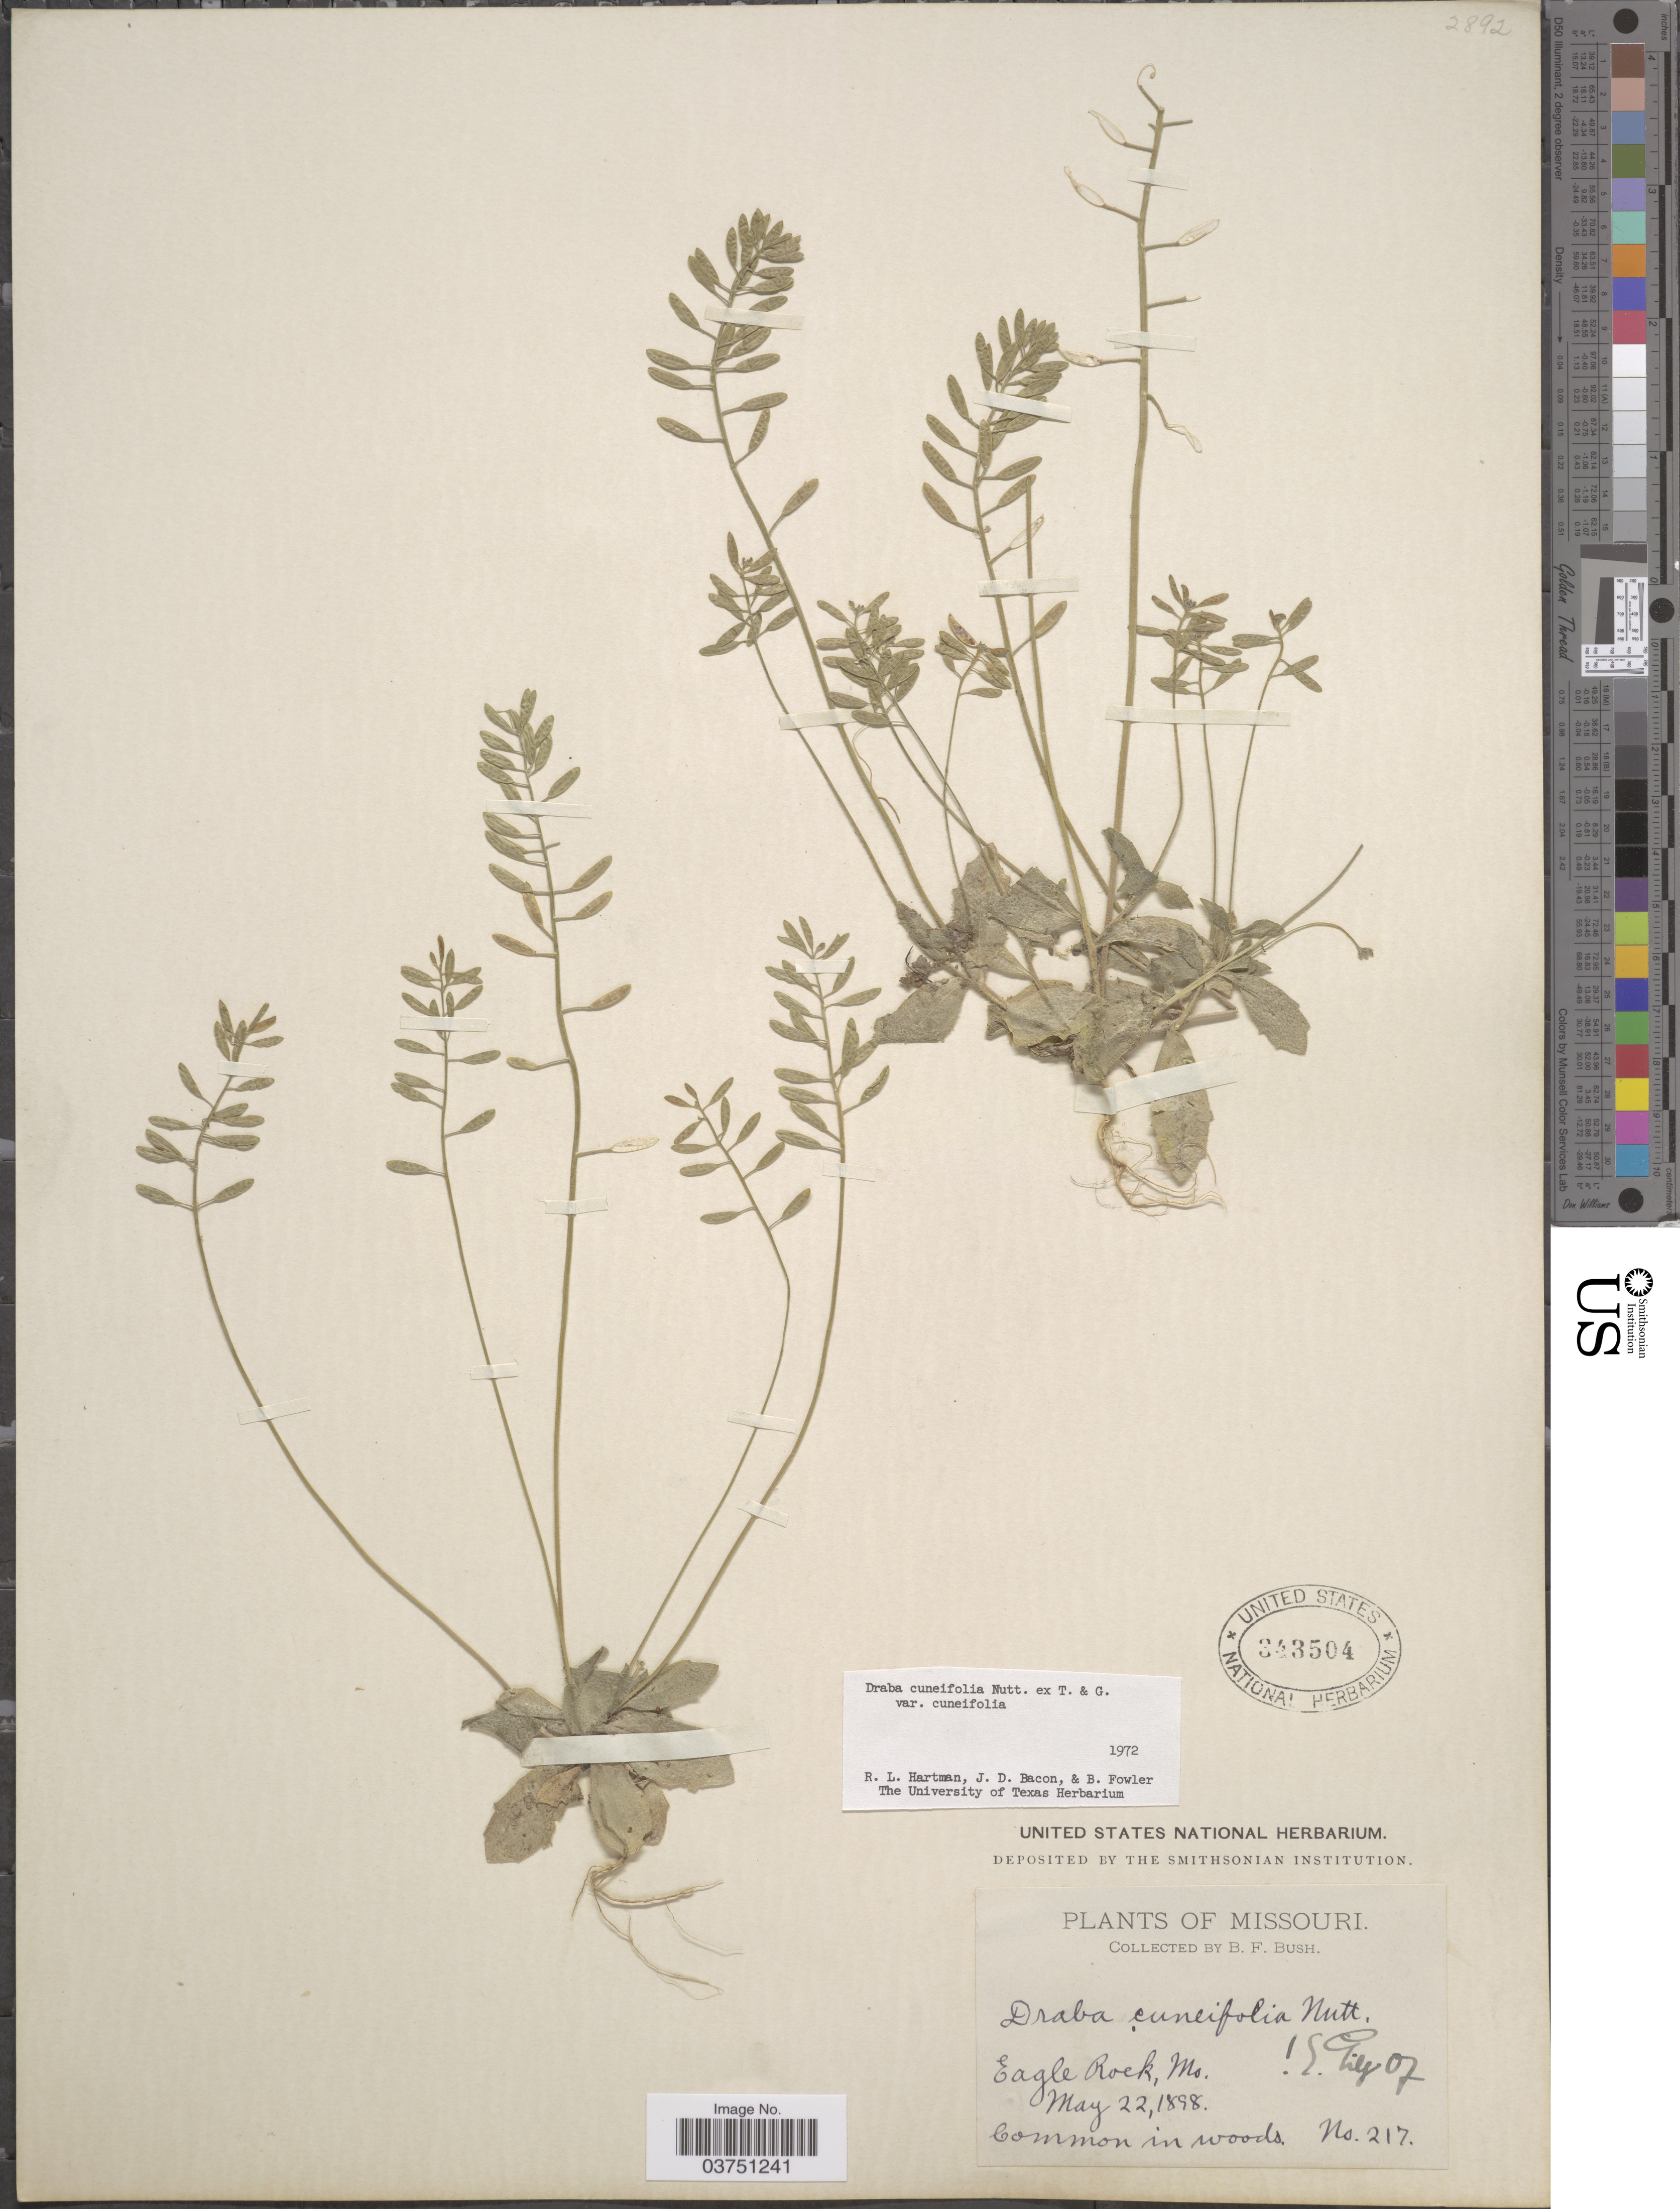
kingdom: Plantae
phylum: Tracheophyta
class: Magnoliopsida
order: Brassicales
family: Brassicaceae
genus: Draba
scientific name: Draba cuneifolia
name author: Nutt.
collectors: B. F. Bush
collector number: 217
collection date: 1898-05-22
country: United States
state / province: Missouri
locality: Eagle Rock.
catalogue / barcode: US 343504